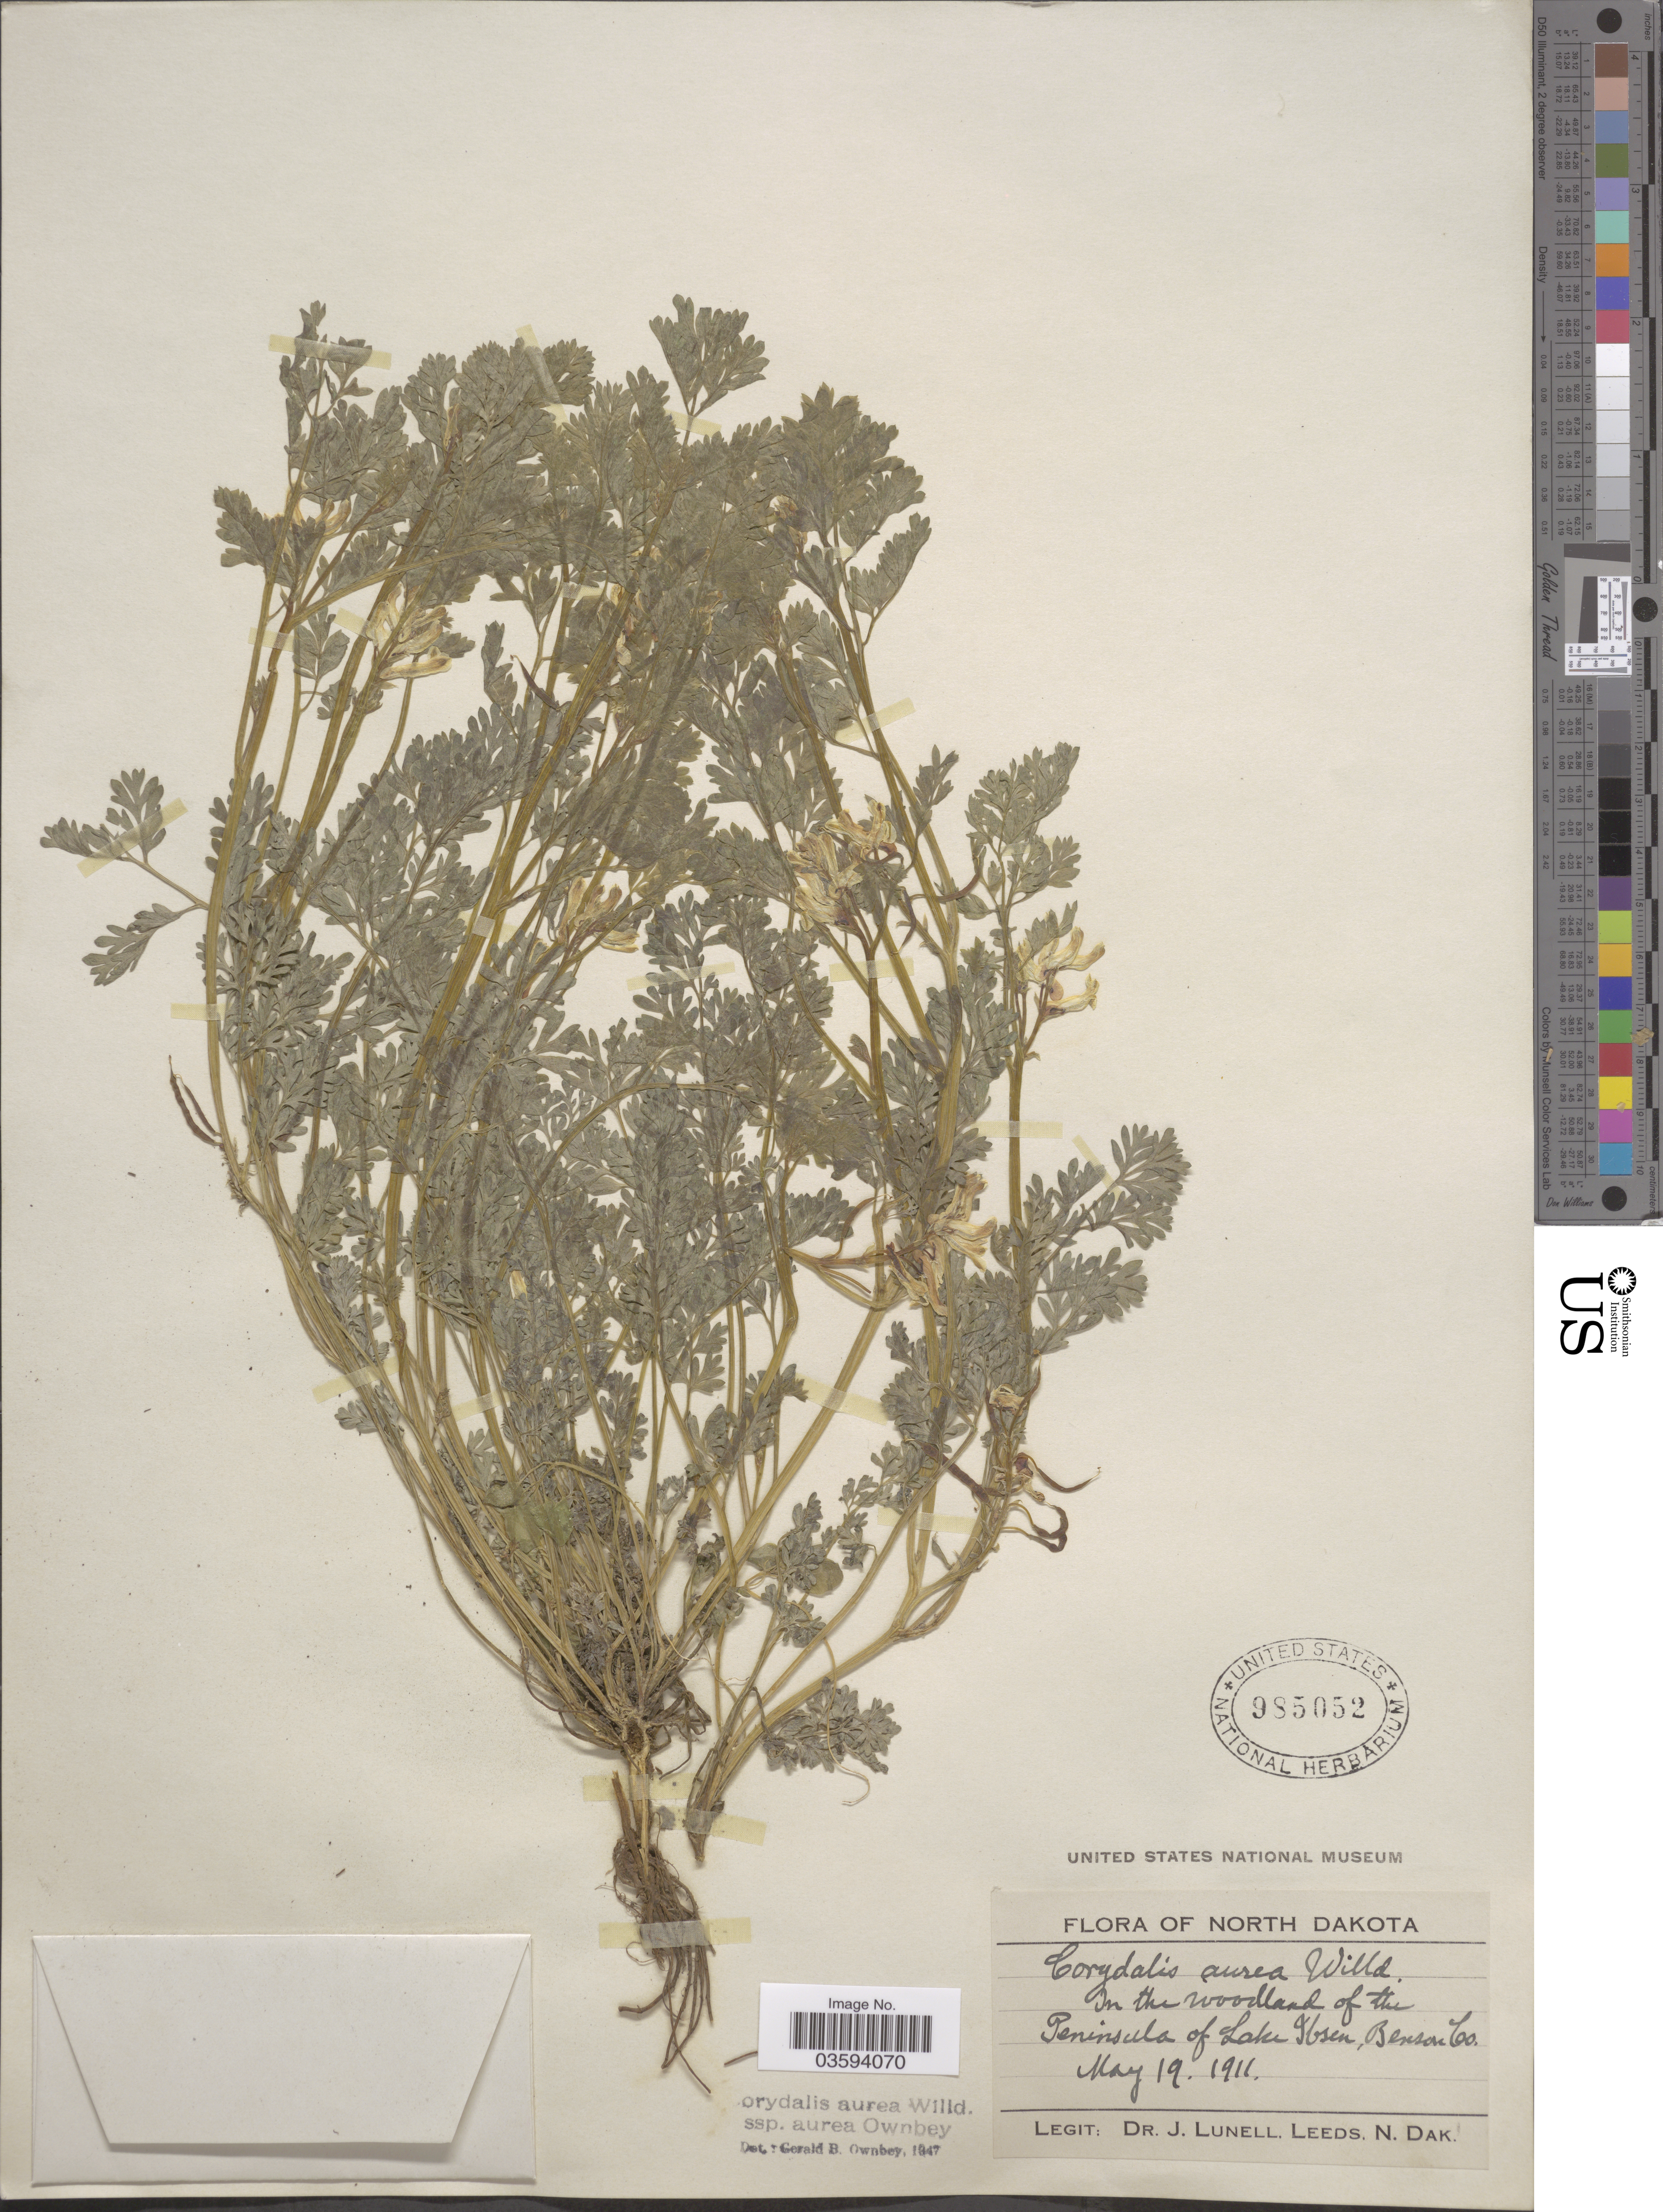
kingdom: Plantae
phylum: Tracheophyta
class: Magnoliopsida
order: Ranunculales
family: Papaveraceae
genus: Corydalis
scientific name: Corydalis aurea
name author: Willd.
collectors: J. Lunell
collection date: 1911-05-19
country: United States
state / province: North Dakota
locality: In the woodland of the Peninsula of Lake Ibsen, Benson Co.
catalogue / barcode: US 985052